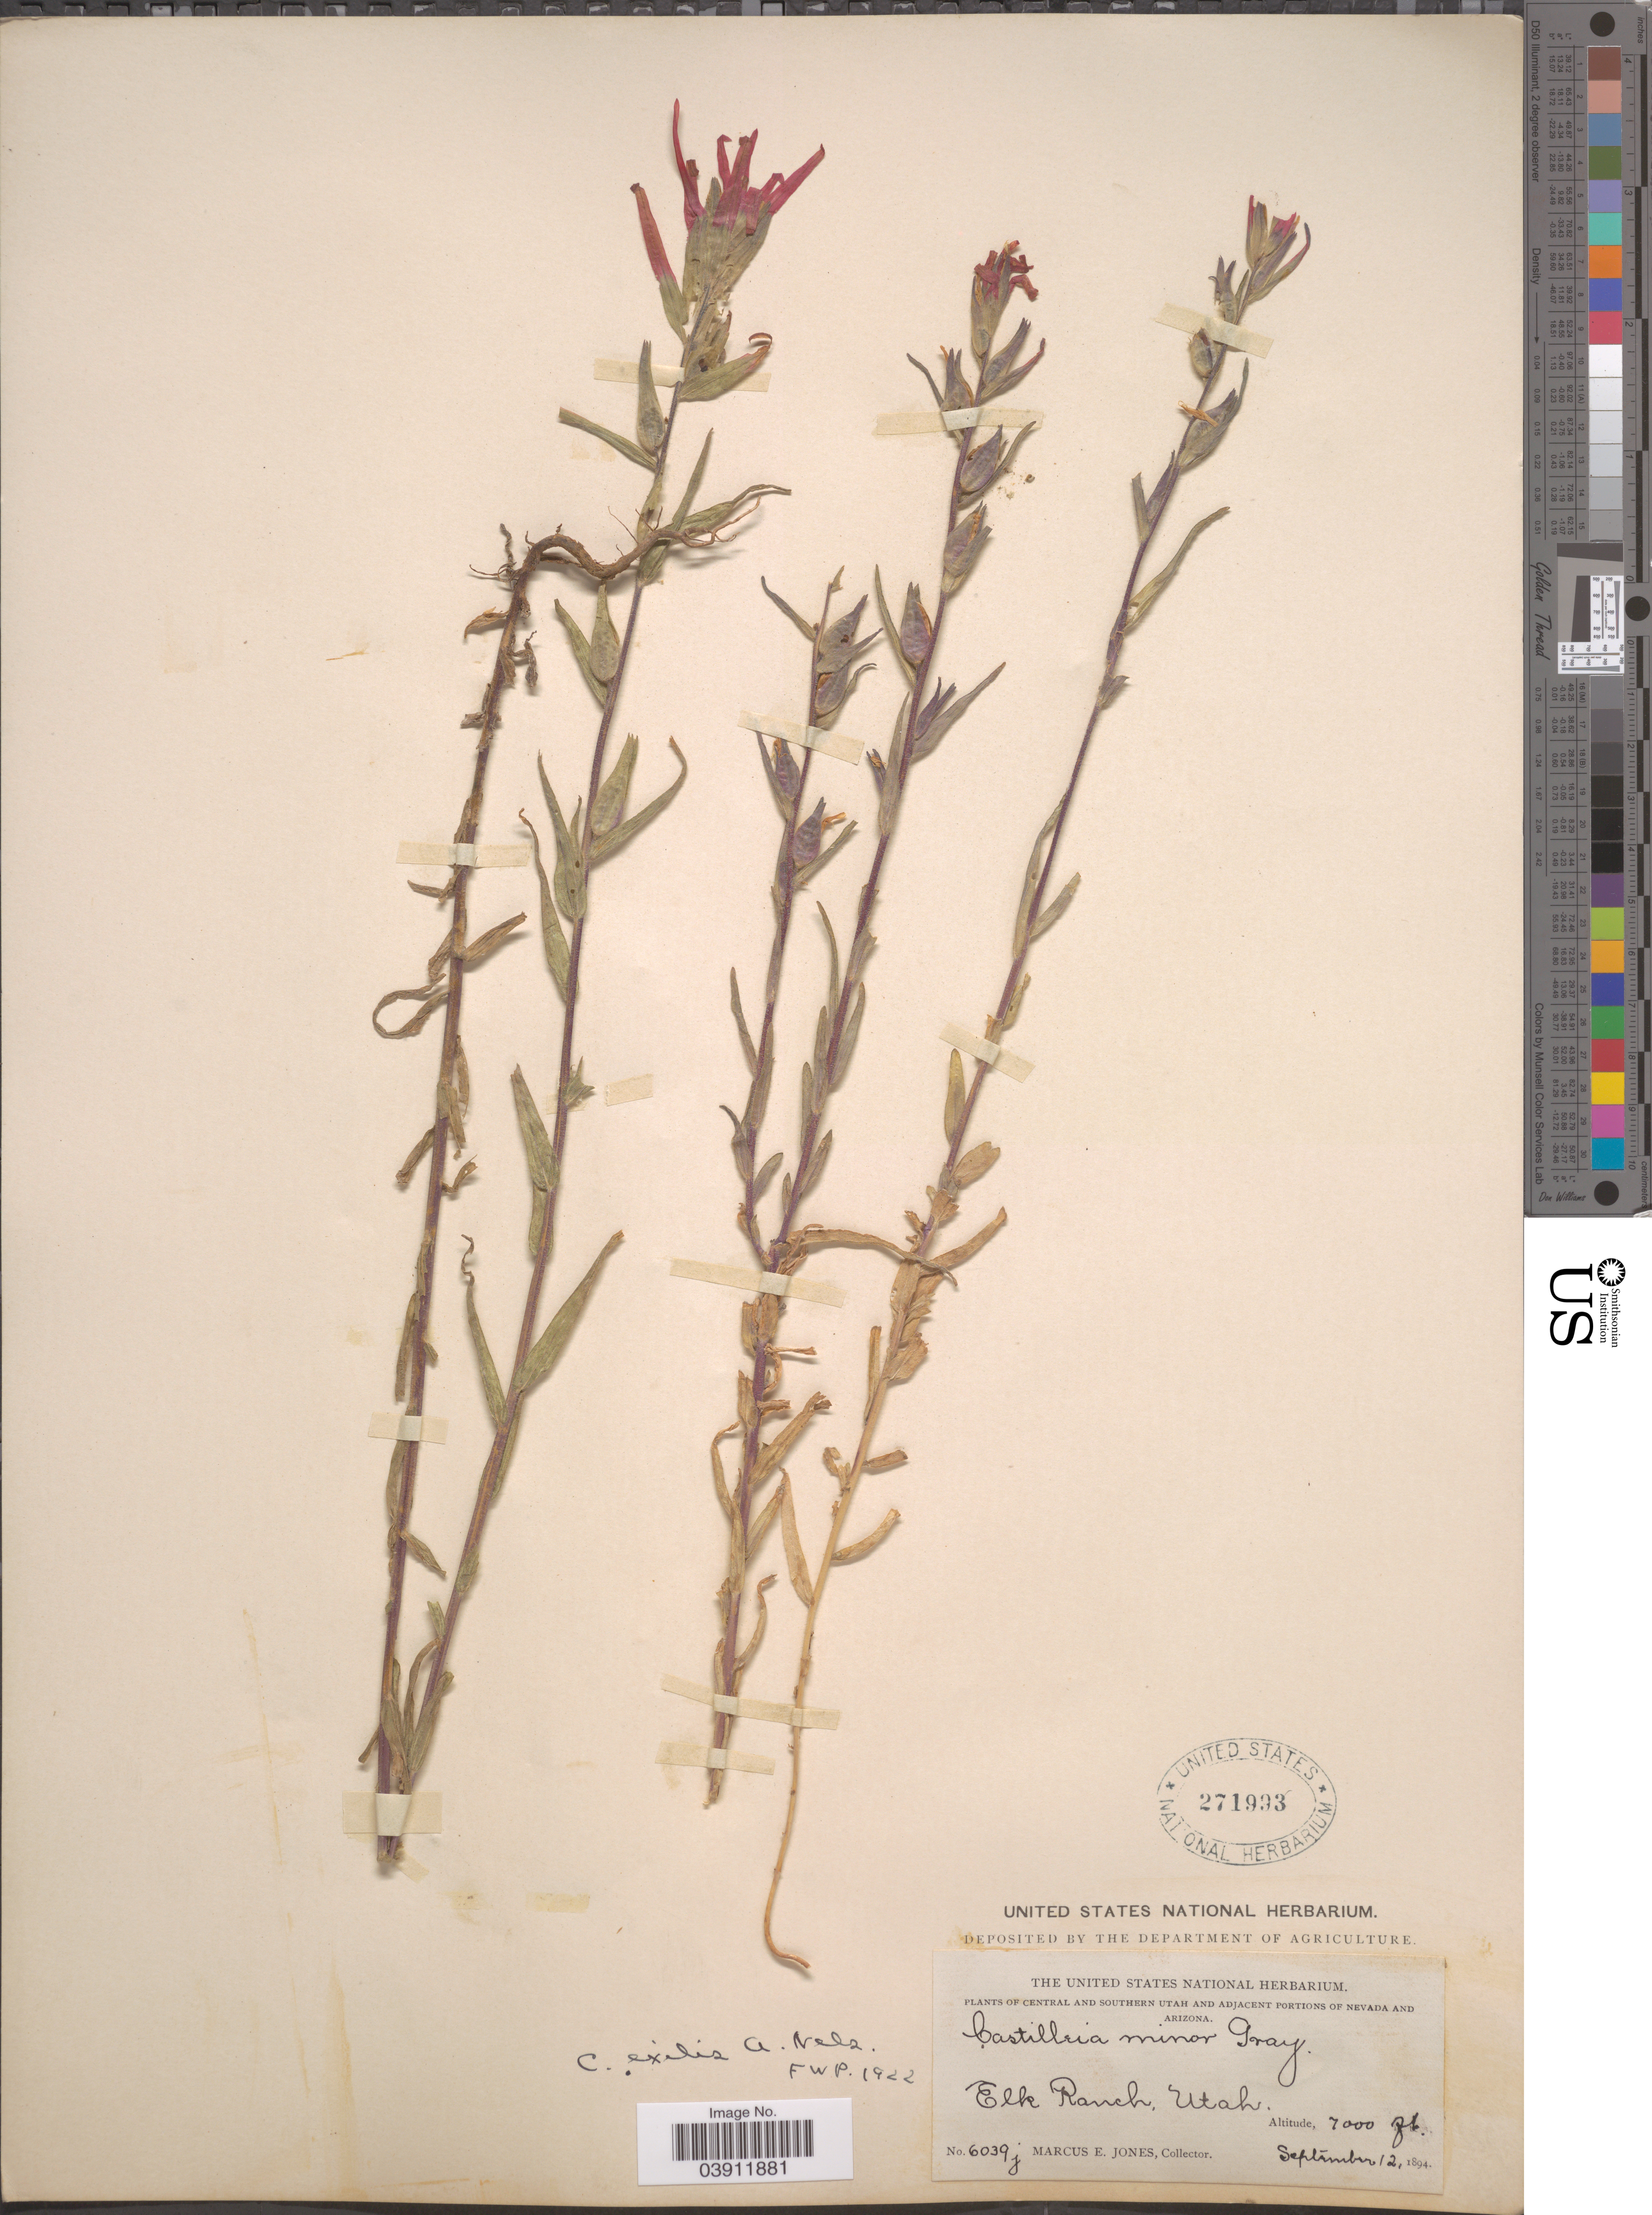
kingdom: Plantae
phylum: Tracheophyta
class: Magnoliopsida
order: Lamiales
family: Orobanchaceae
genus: Castilleja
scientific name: Castilleja exilis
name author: A. Nelson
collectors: M. E. Jones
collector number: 6039j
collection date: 1894-09-12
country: United States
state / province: Utah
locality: Central and Southern Utah. Elk Ranch.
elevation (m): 2134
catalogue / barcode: US 271993